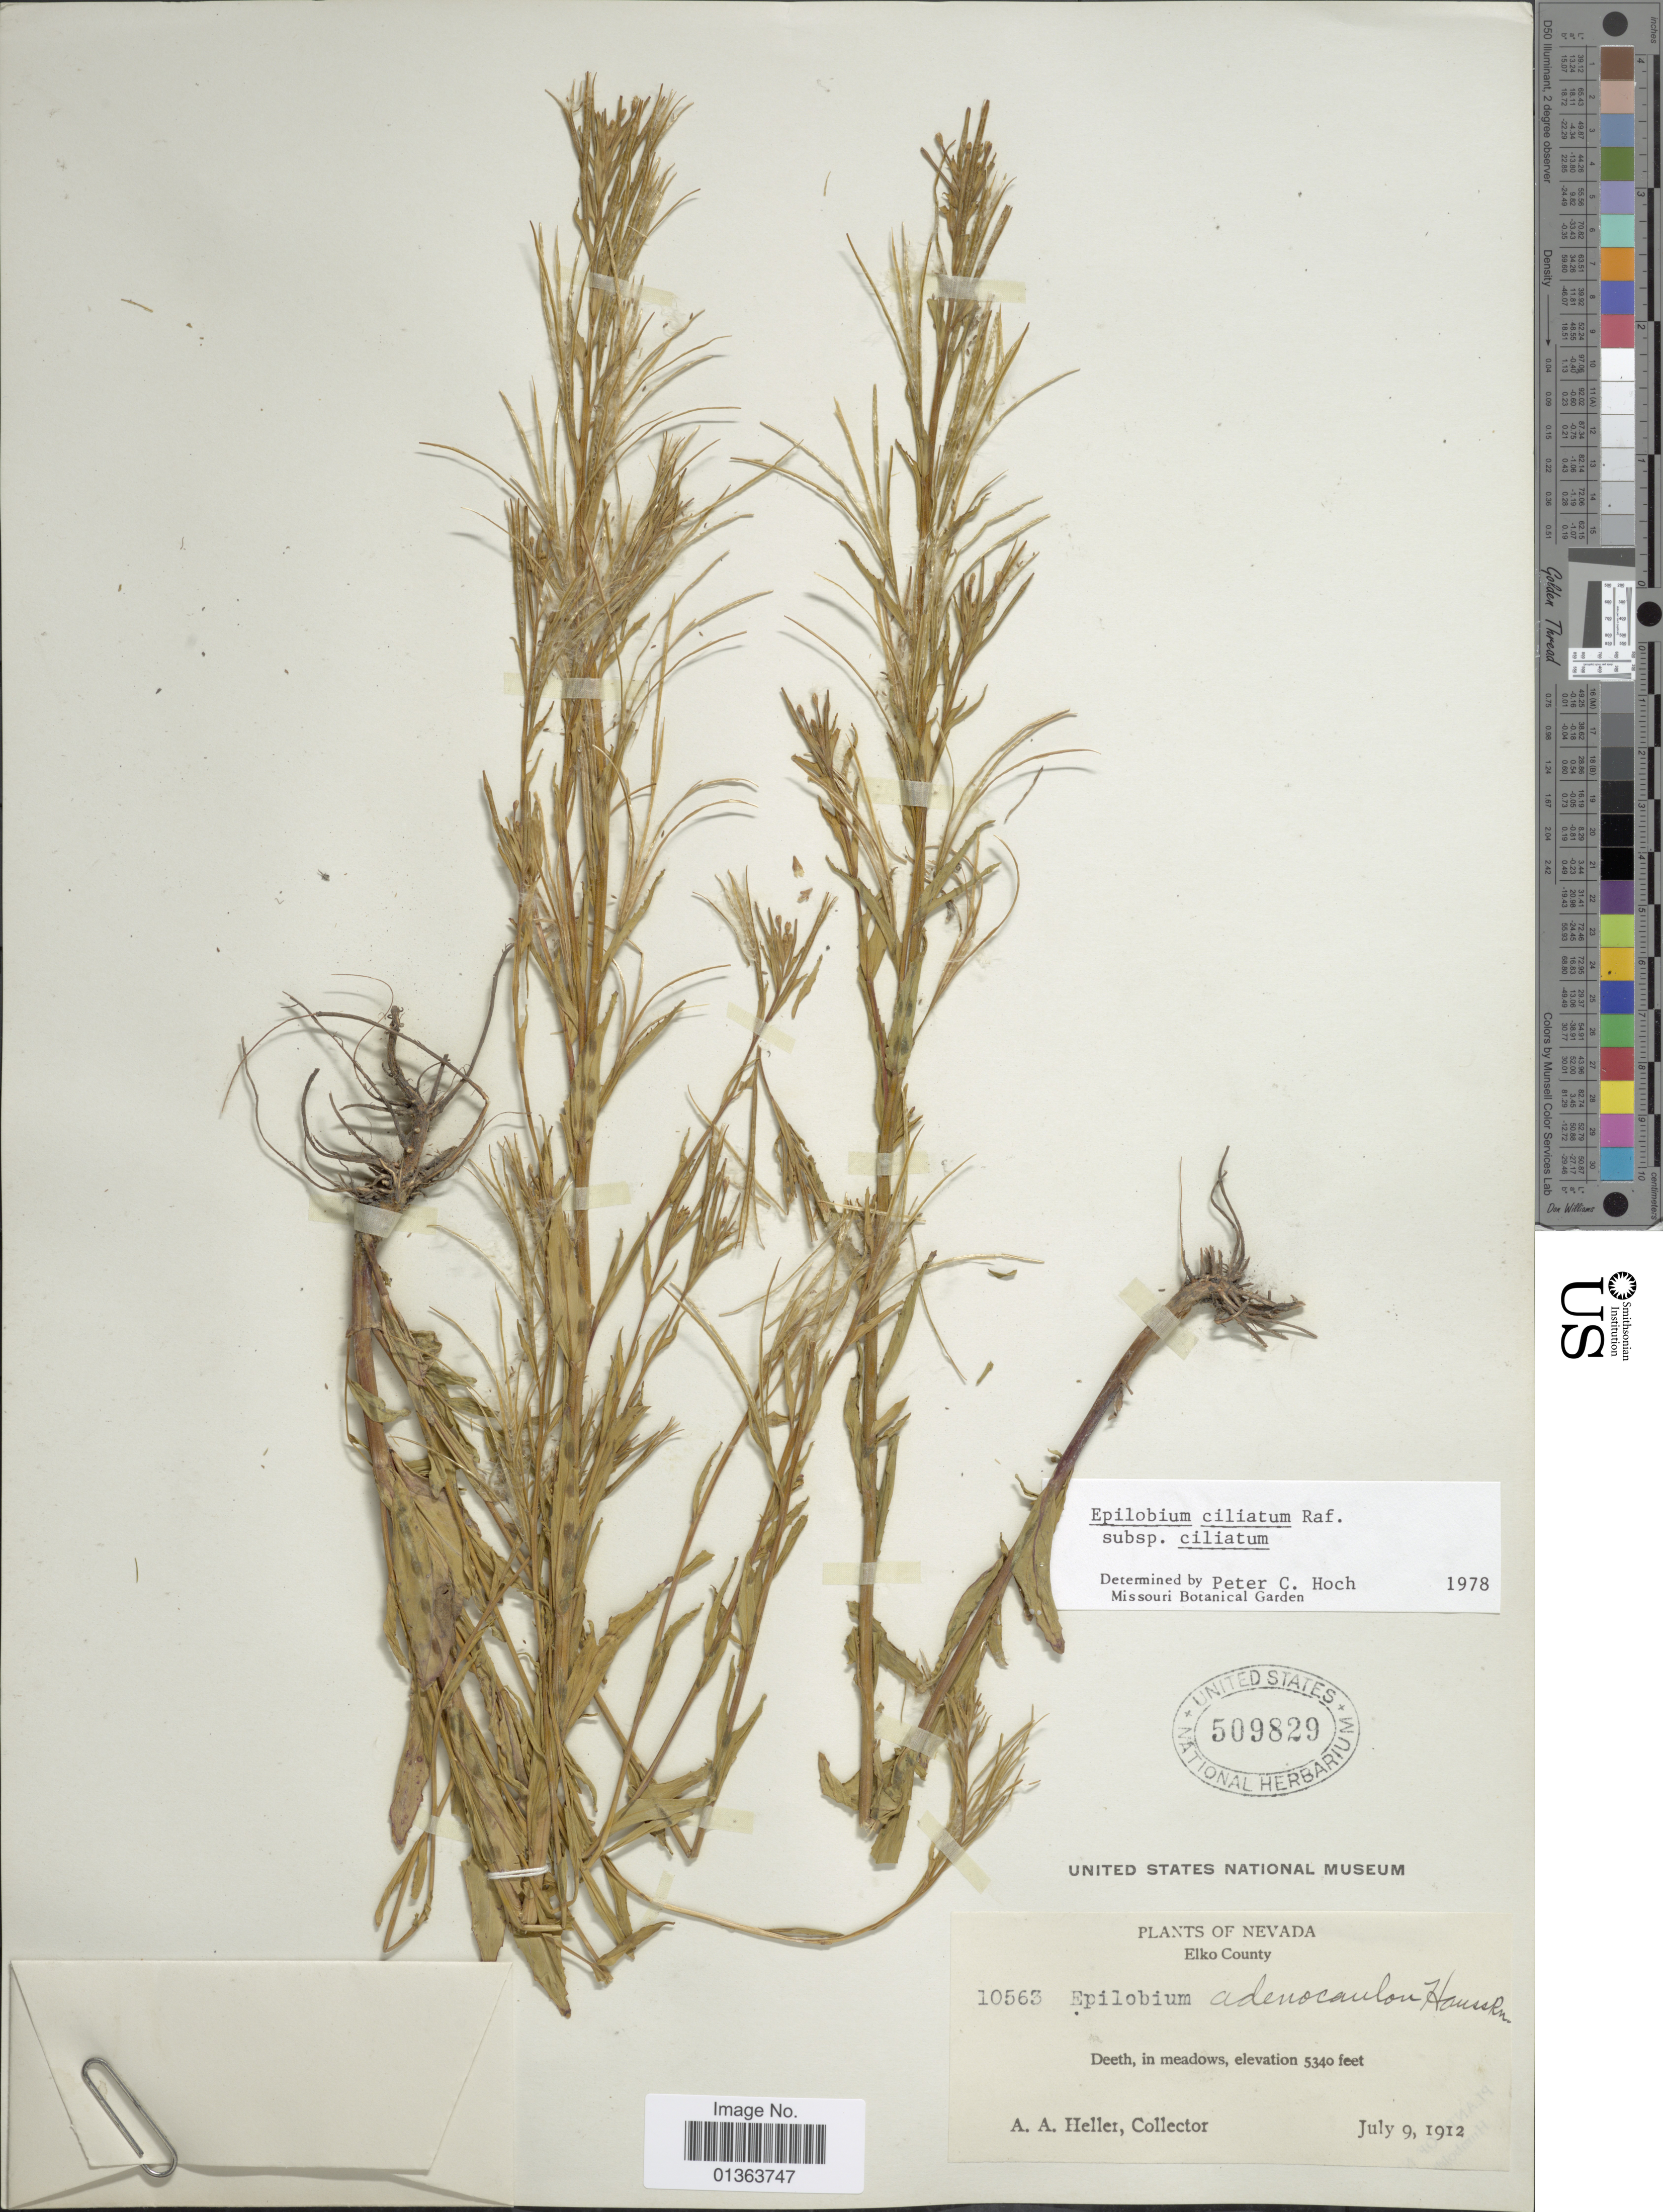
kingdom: Plantae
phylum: Tracheophyta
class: Magnoliopsida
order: Myrtales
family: Onagraceae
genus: Epilobium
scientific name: Epilobium ciliatum subsp. ciliatum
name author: Raf.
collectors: A. A. Heller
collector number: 10563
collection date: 1912-07-09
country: United States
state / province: Nevada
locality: Elko County. Deeth, in meadows.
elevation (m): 1628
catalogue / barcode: US 509829